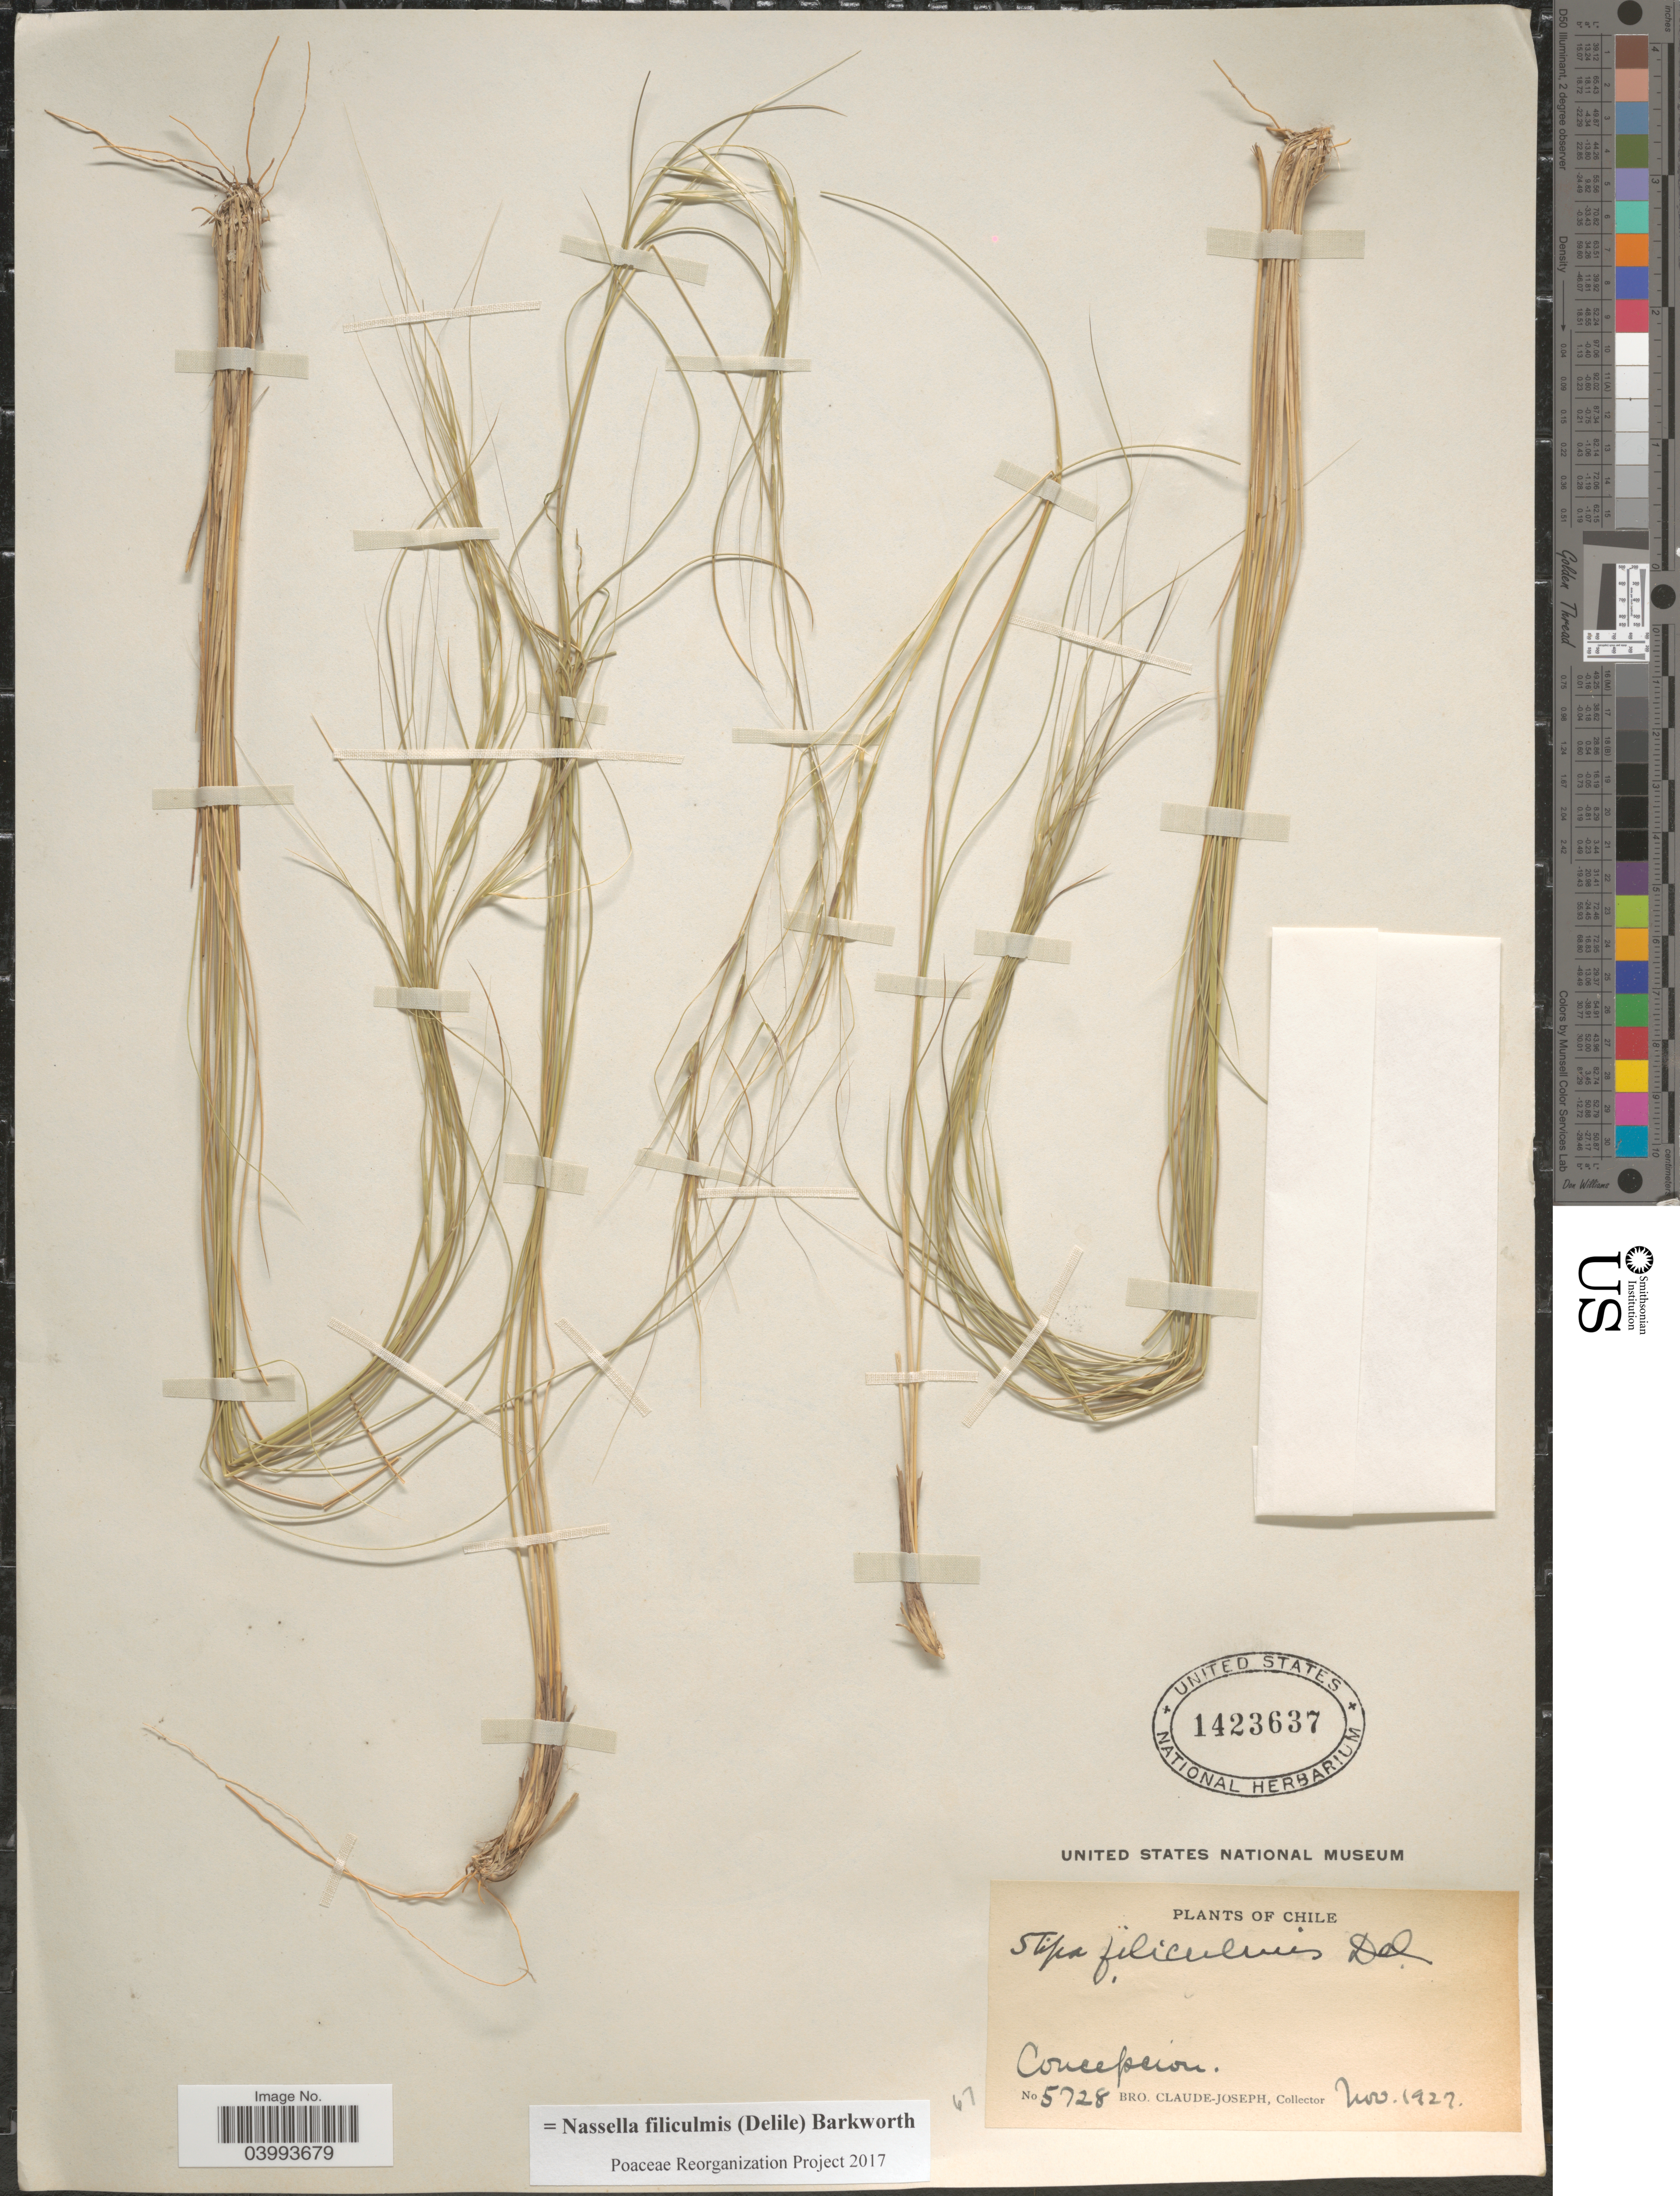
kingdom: Plantae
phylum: Tracheophyta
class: Liliopsida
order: Poales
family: Poaceae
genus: Nassella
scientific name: Nassella filiculmis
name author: (Delile) Barkworth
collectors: Bro. Claude-Joseph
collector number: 5728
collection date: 1927-11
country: Chile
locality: Concepcion.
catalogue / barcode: US 1423637